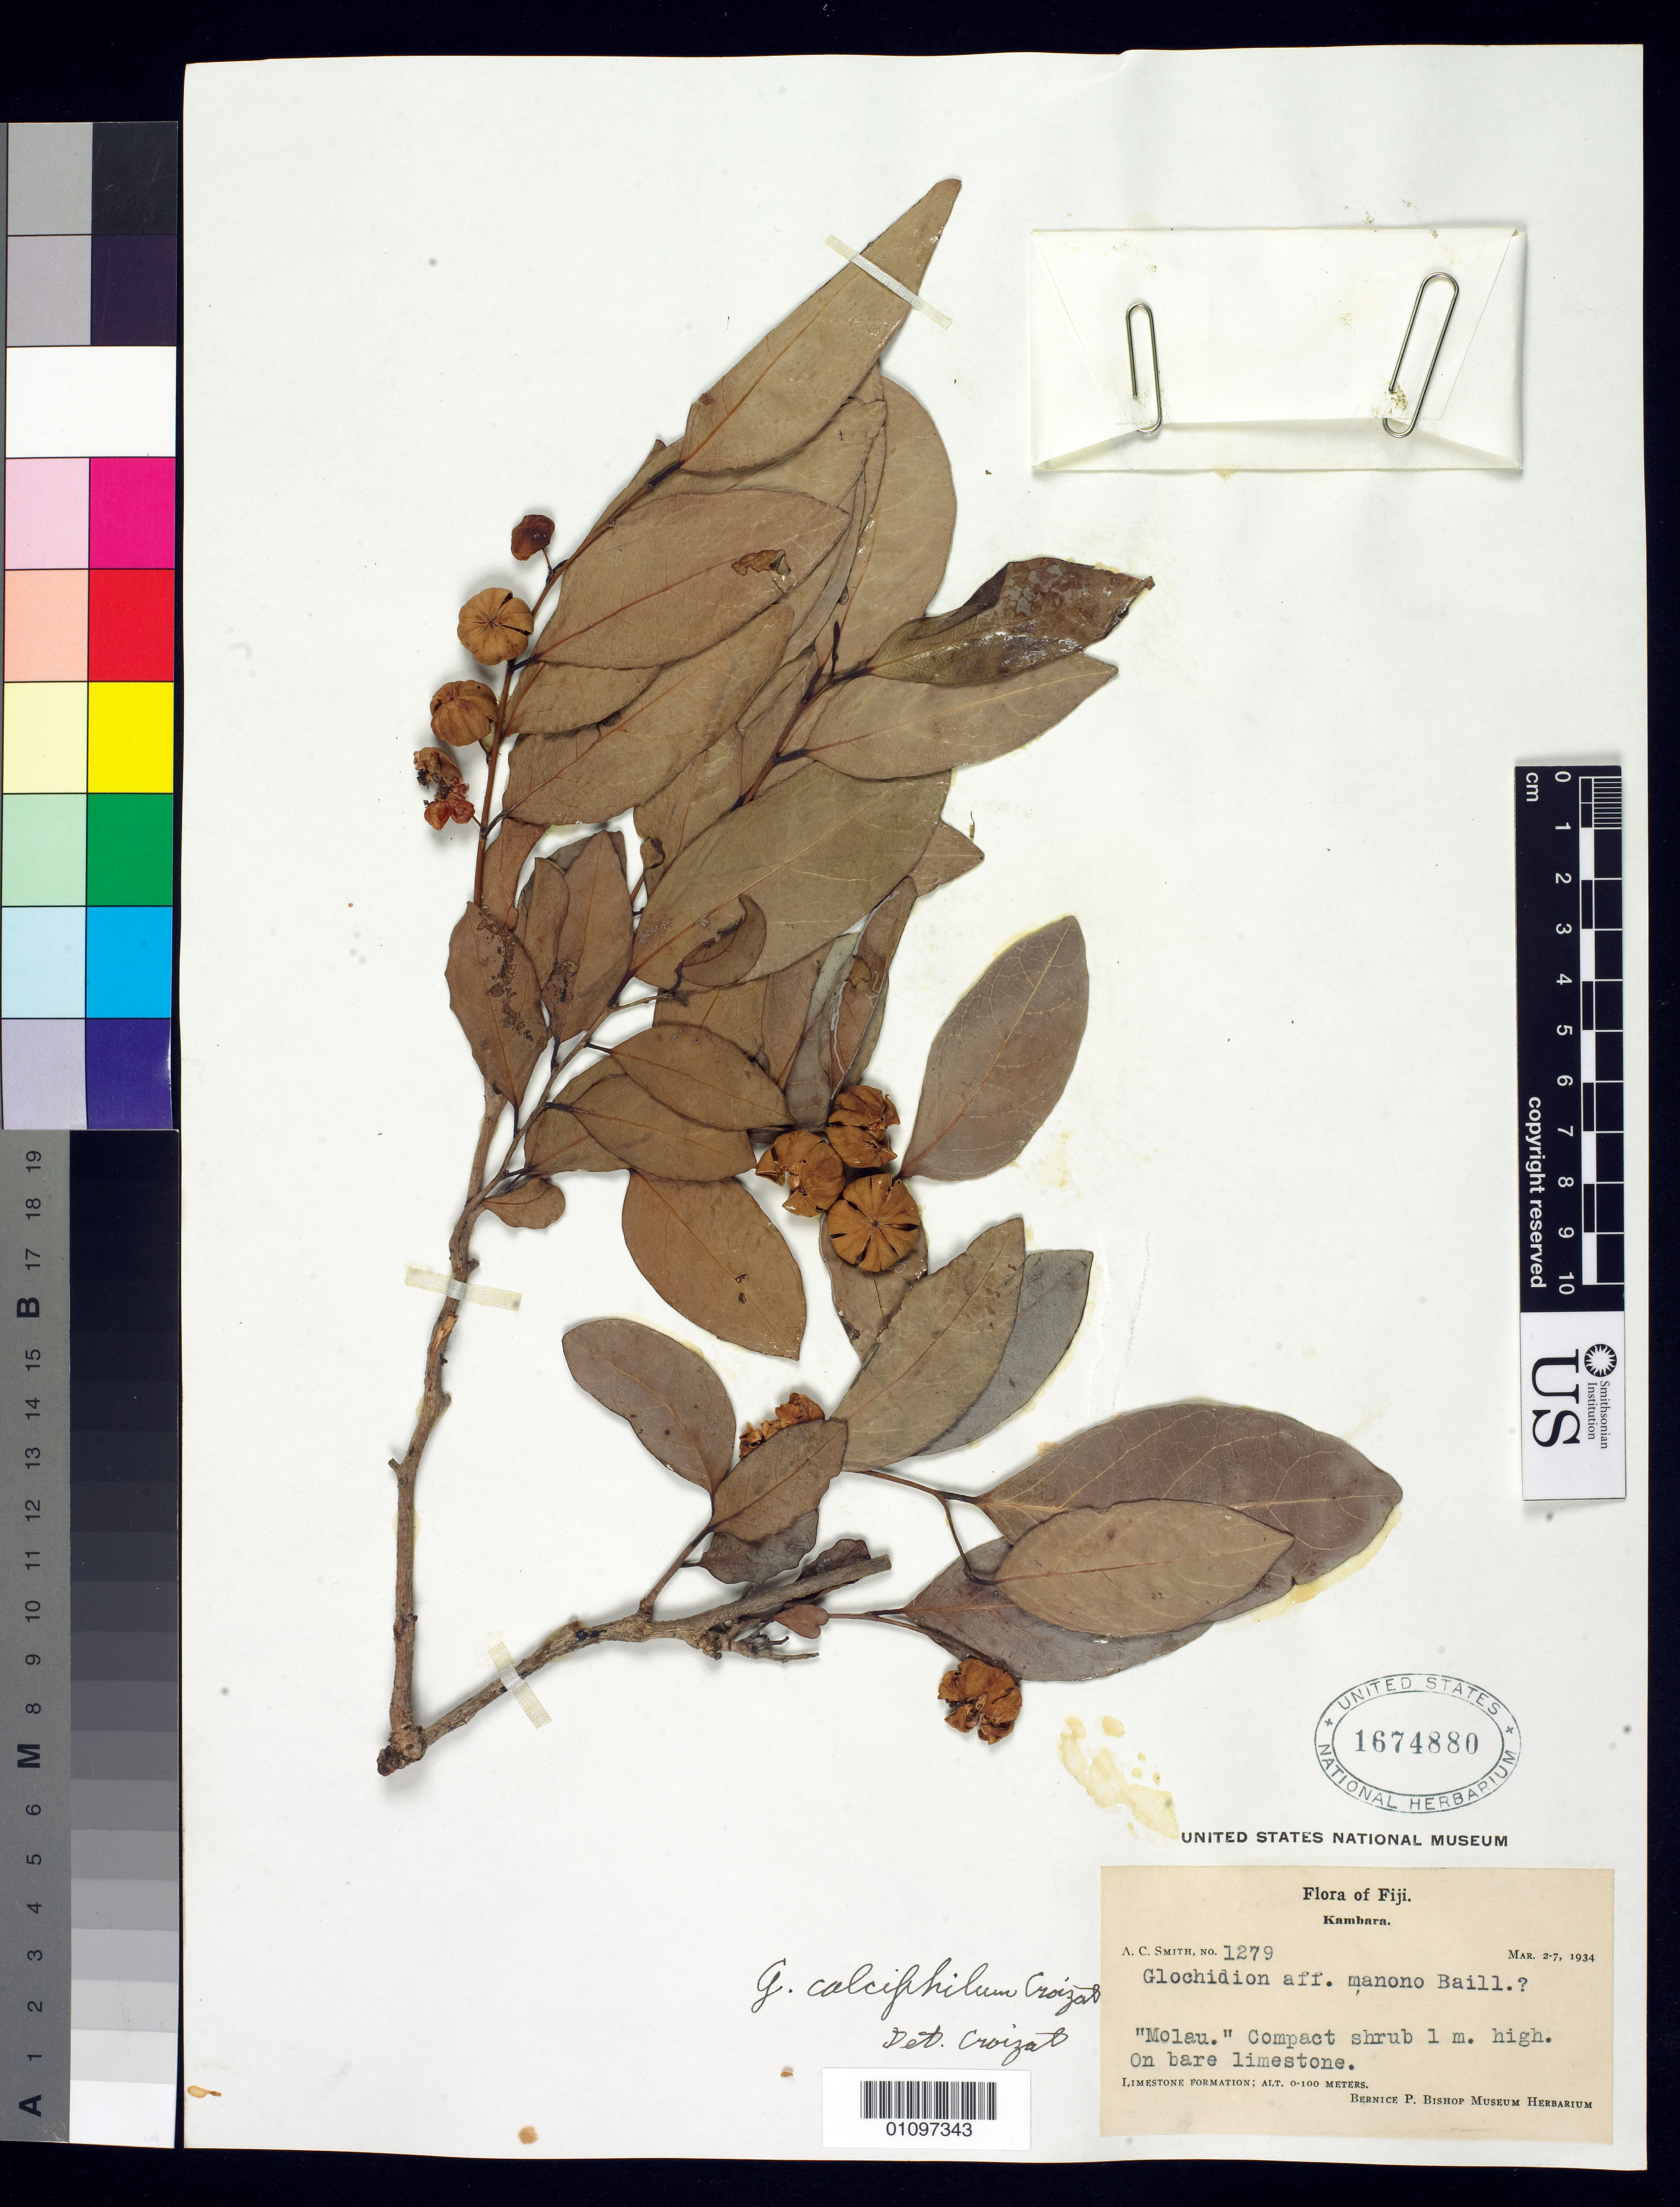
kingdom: Plantae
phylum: Tracheophyta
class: Magnoliopsida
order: Malpighiales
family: Phyllanthaceae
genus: Phyllanthus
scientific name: Phyllanthus calciphilus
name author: (Croizat) W.L. Wagner & Lorence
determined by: Wagner, W. L., (BOT), Smithsonian Institution - National Museum of Natural History (UNITED STATES)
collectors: A. C. Smith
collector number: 1279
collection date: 1934-03-02/1934-03-07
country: Fiji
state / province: Eastern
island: Kabara [Kambara]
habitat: bare limestone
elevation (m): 0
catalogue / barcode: US 1674880